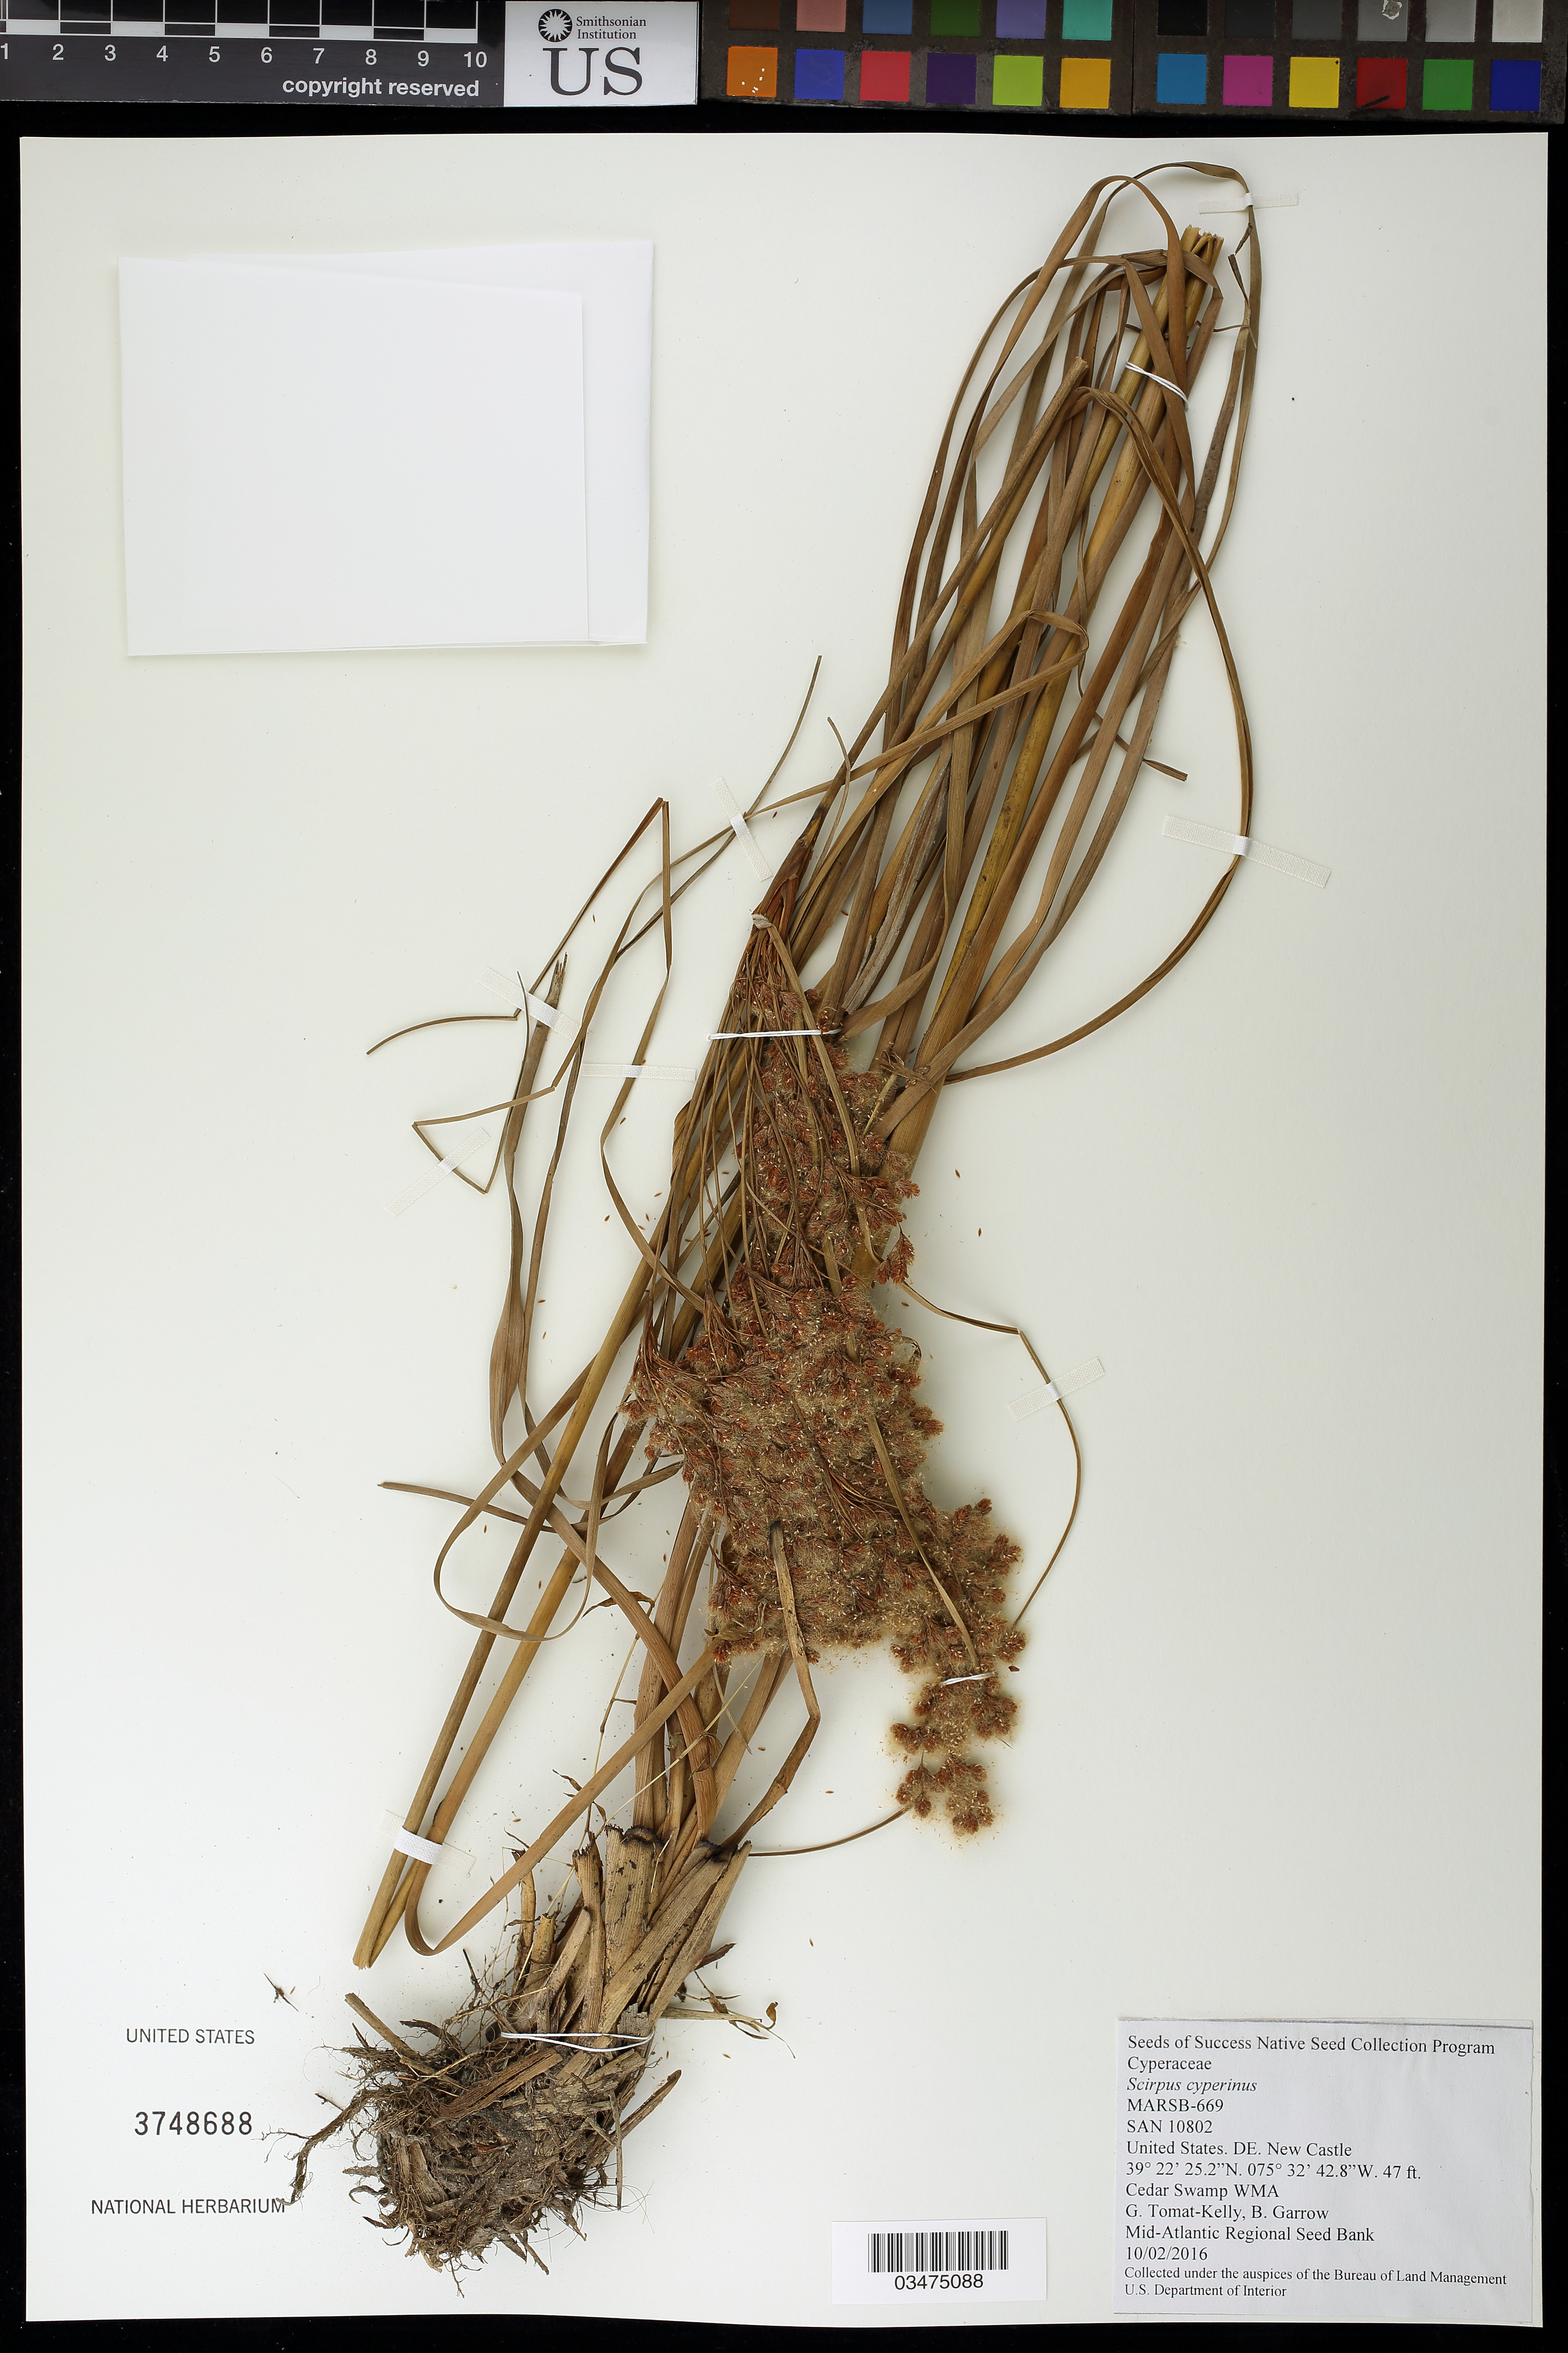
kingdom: Plantae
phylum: Tracheophyta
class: Liliopsida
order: Poales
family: Cyperaceae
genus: Scirpus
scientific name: Scirpus cyperinus (L.) Kunth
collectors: G. Tomat-Kelly & B. Garrow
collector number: MARSB-669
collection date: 2016-10-02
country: United States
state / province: Delaware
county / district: New Castle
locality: Cedar Swamp WMA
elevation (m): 14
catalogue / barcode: US 3748688